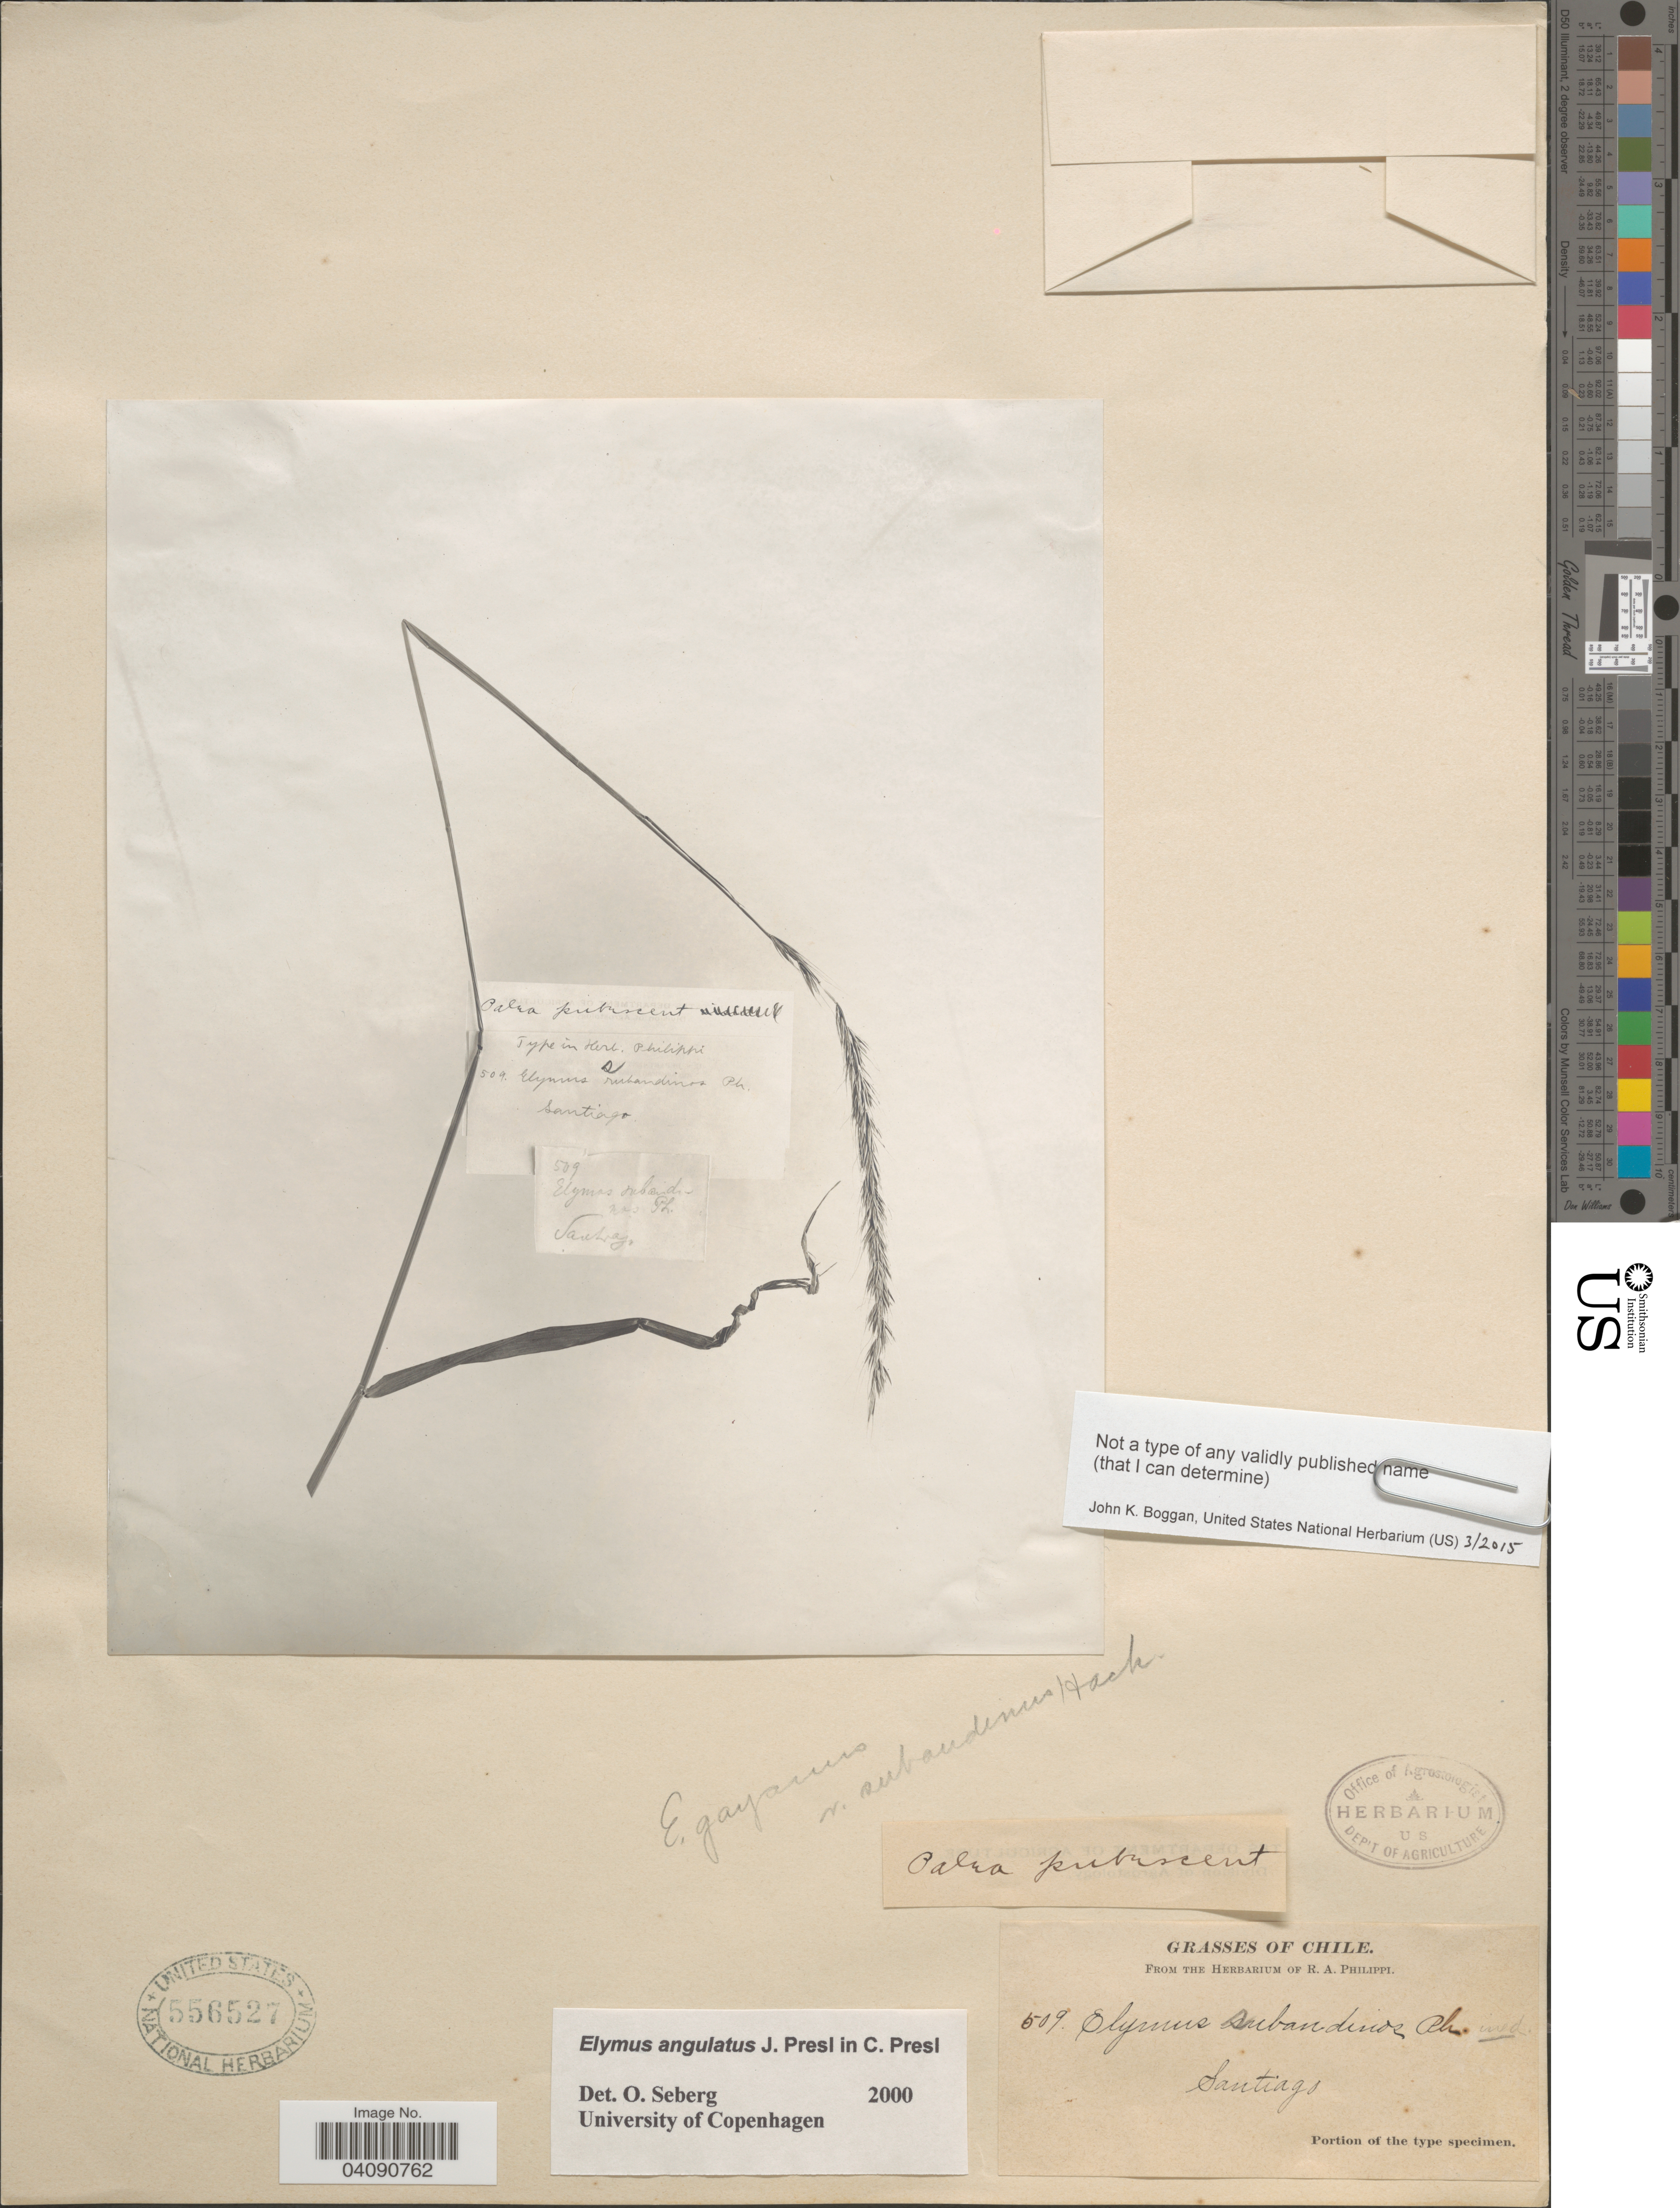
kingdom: Plantae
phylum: Tracheophyta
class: Liliopsida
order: Poales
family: Poaceae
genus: Elymus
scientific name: Elymus angulatus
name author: J. Presl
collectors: ex. herb. R.A. Philippi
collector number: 509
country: Chile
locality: Santiago.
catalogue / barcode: US 556527